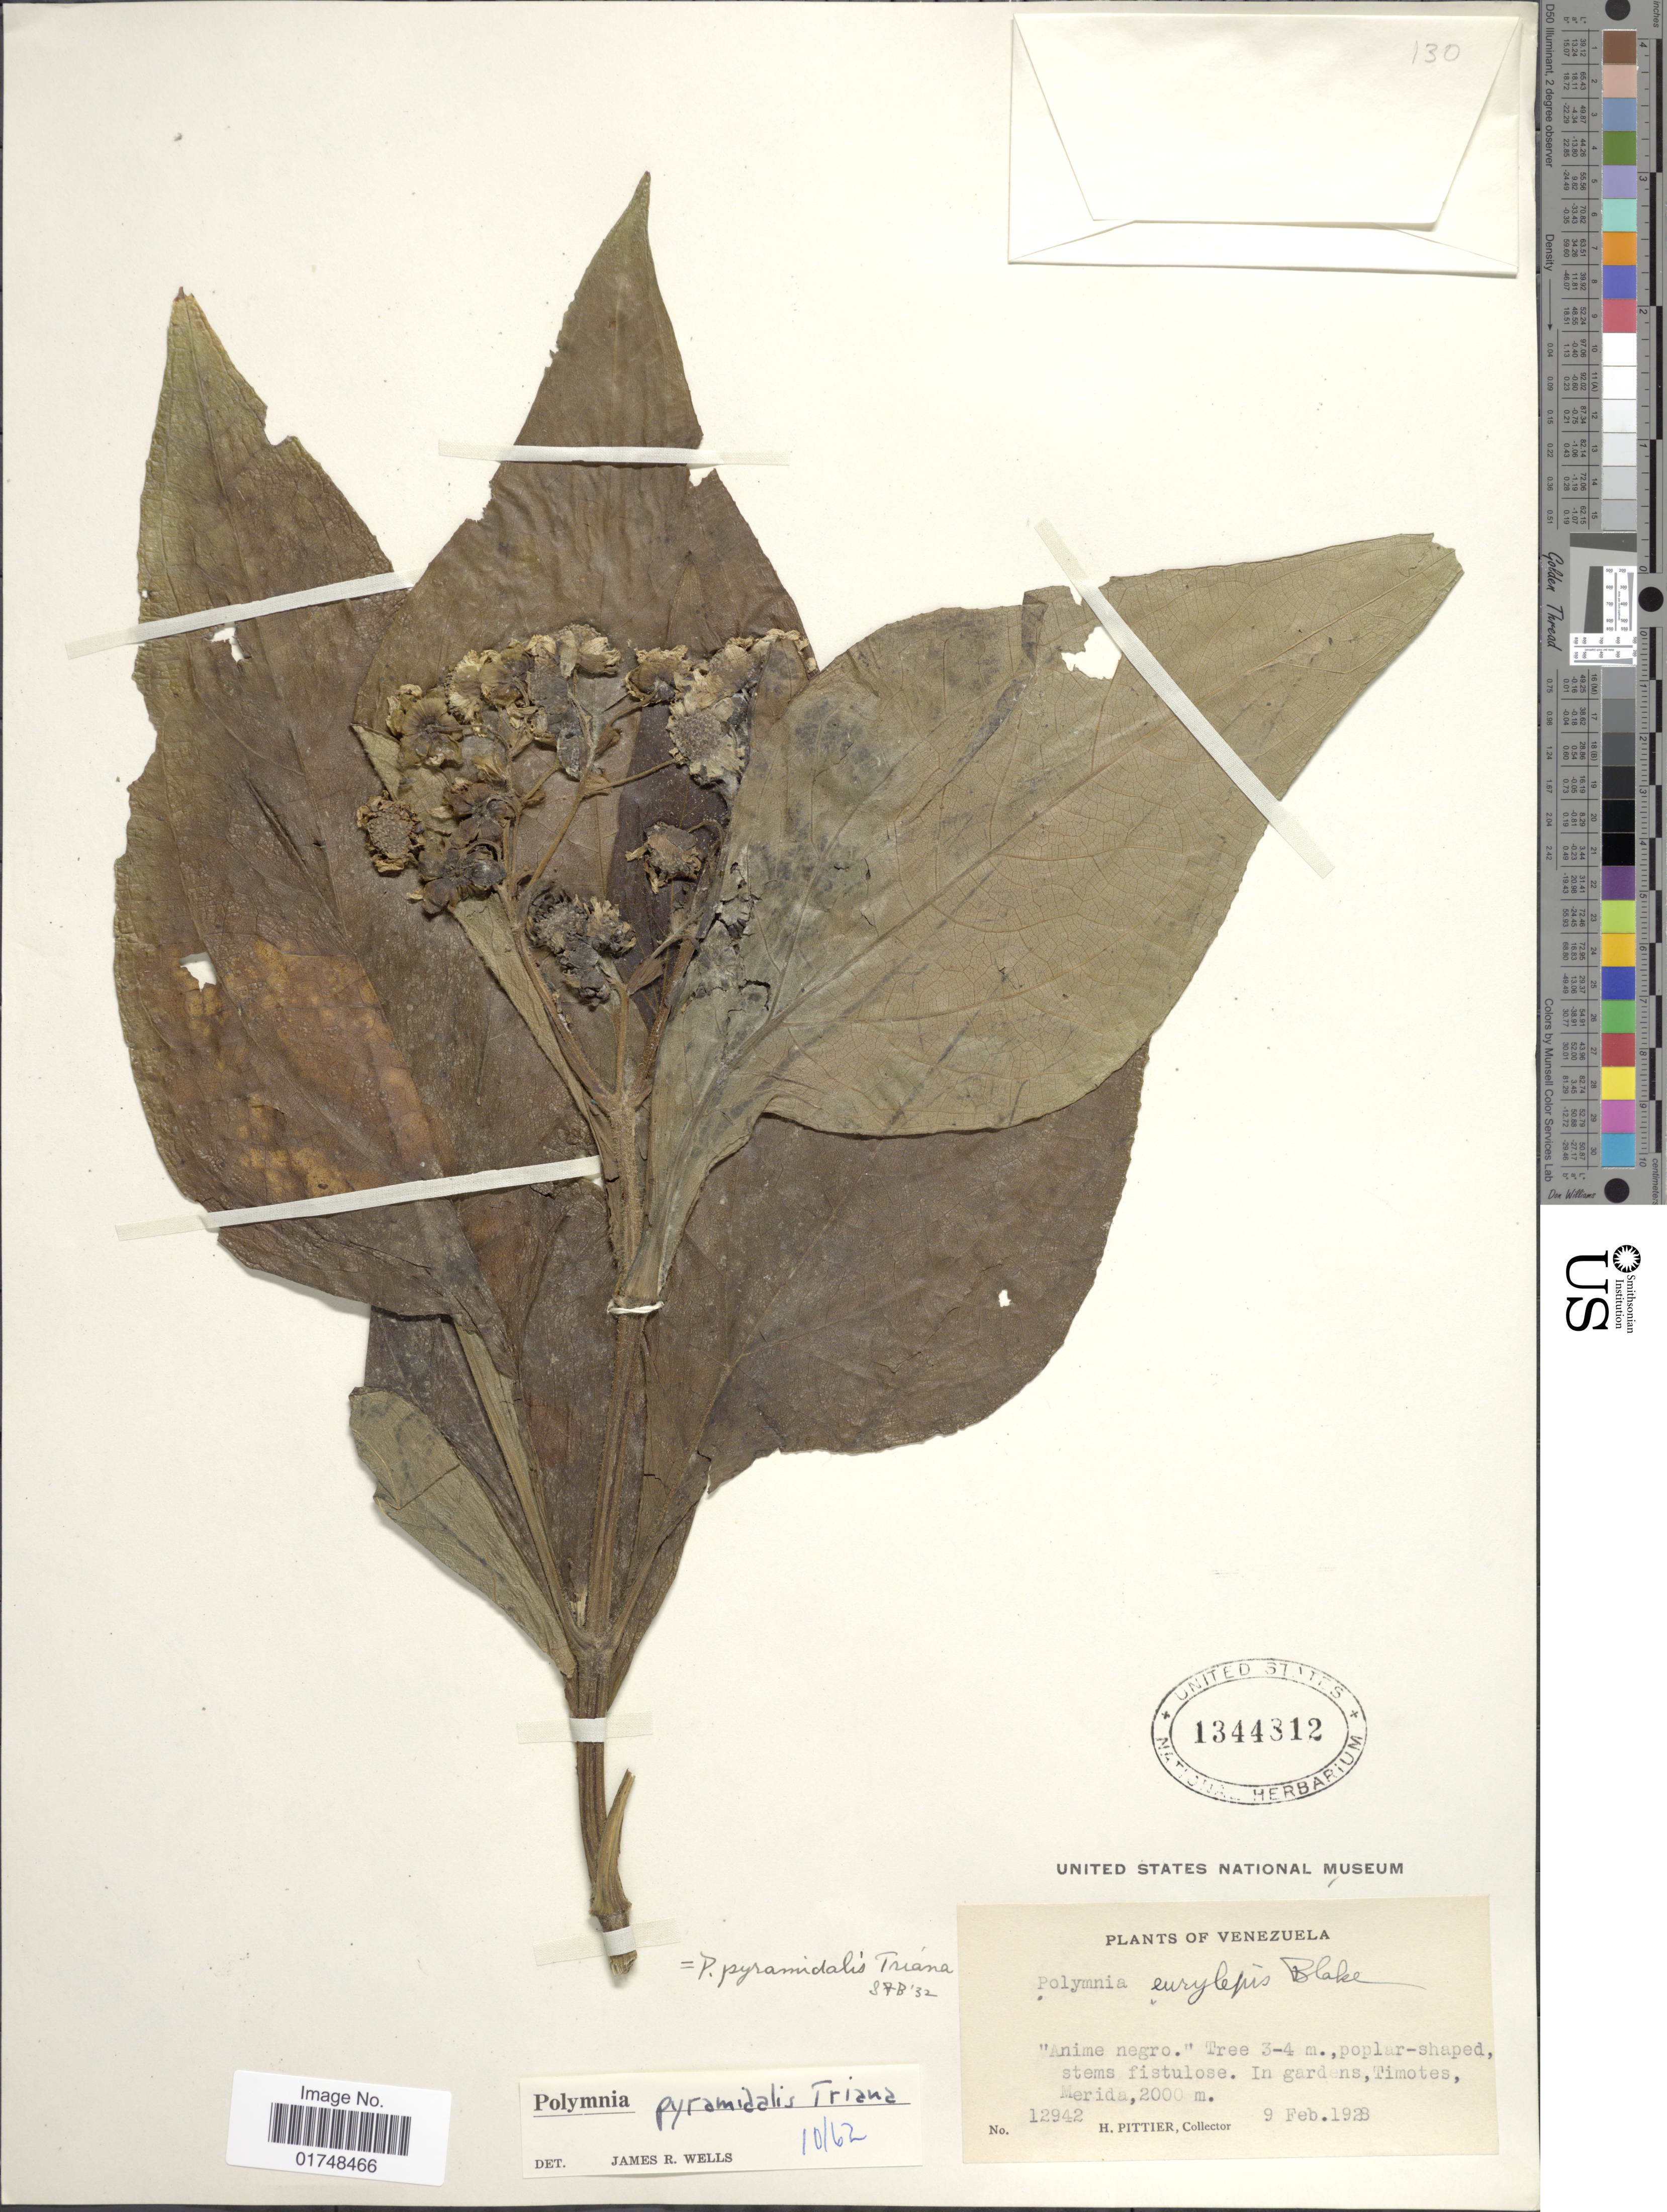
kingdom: Plantae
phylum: Tracheophyta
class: Magnoliopsida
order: Asterales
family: Asteraceae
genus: Smallanthus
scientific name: Smallanthus pyramidalis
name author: (Triana) H. Rob.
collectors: H. F. Pittier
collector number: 12942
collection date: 1928-02-09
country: Venezuela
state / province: Mérida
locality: Timotes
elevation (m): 2000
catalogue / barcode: US 1344312